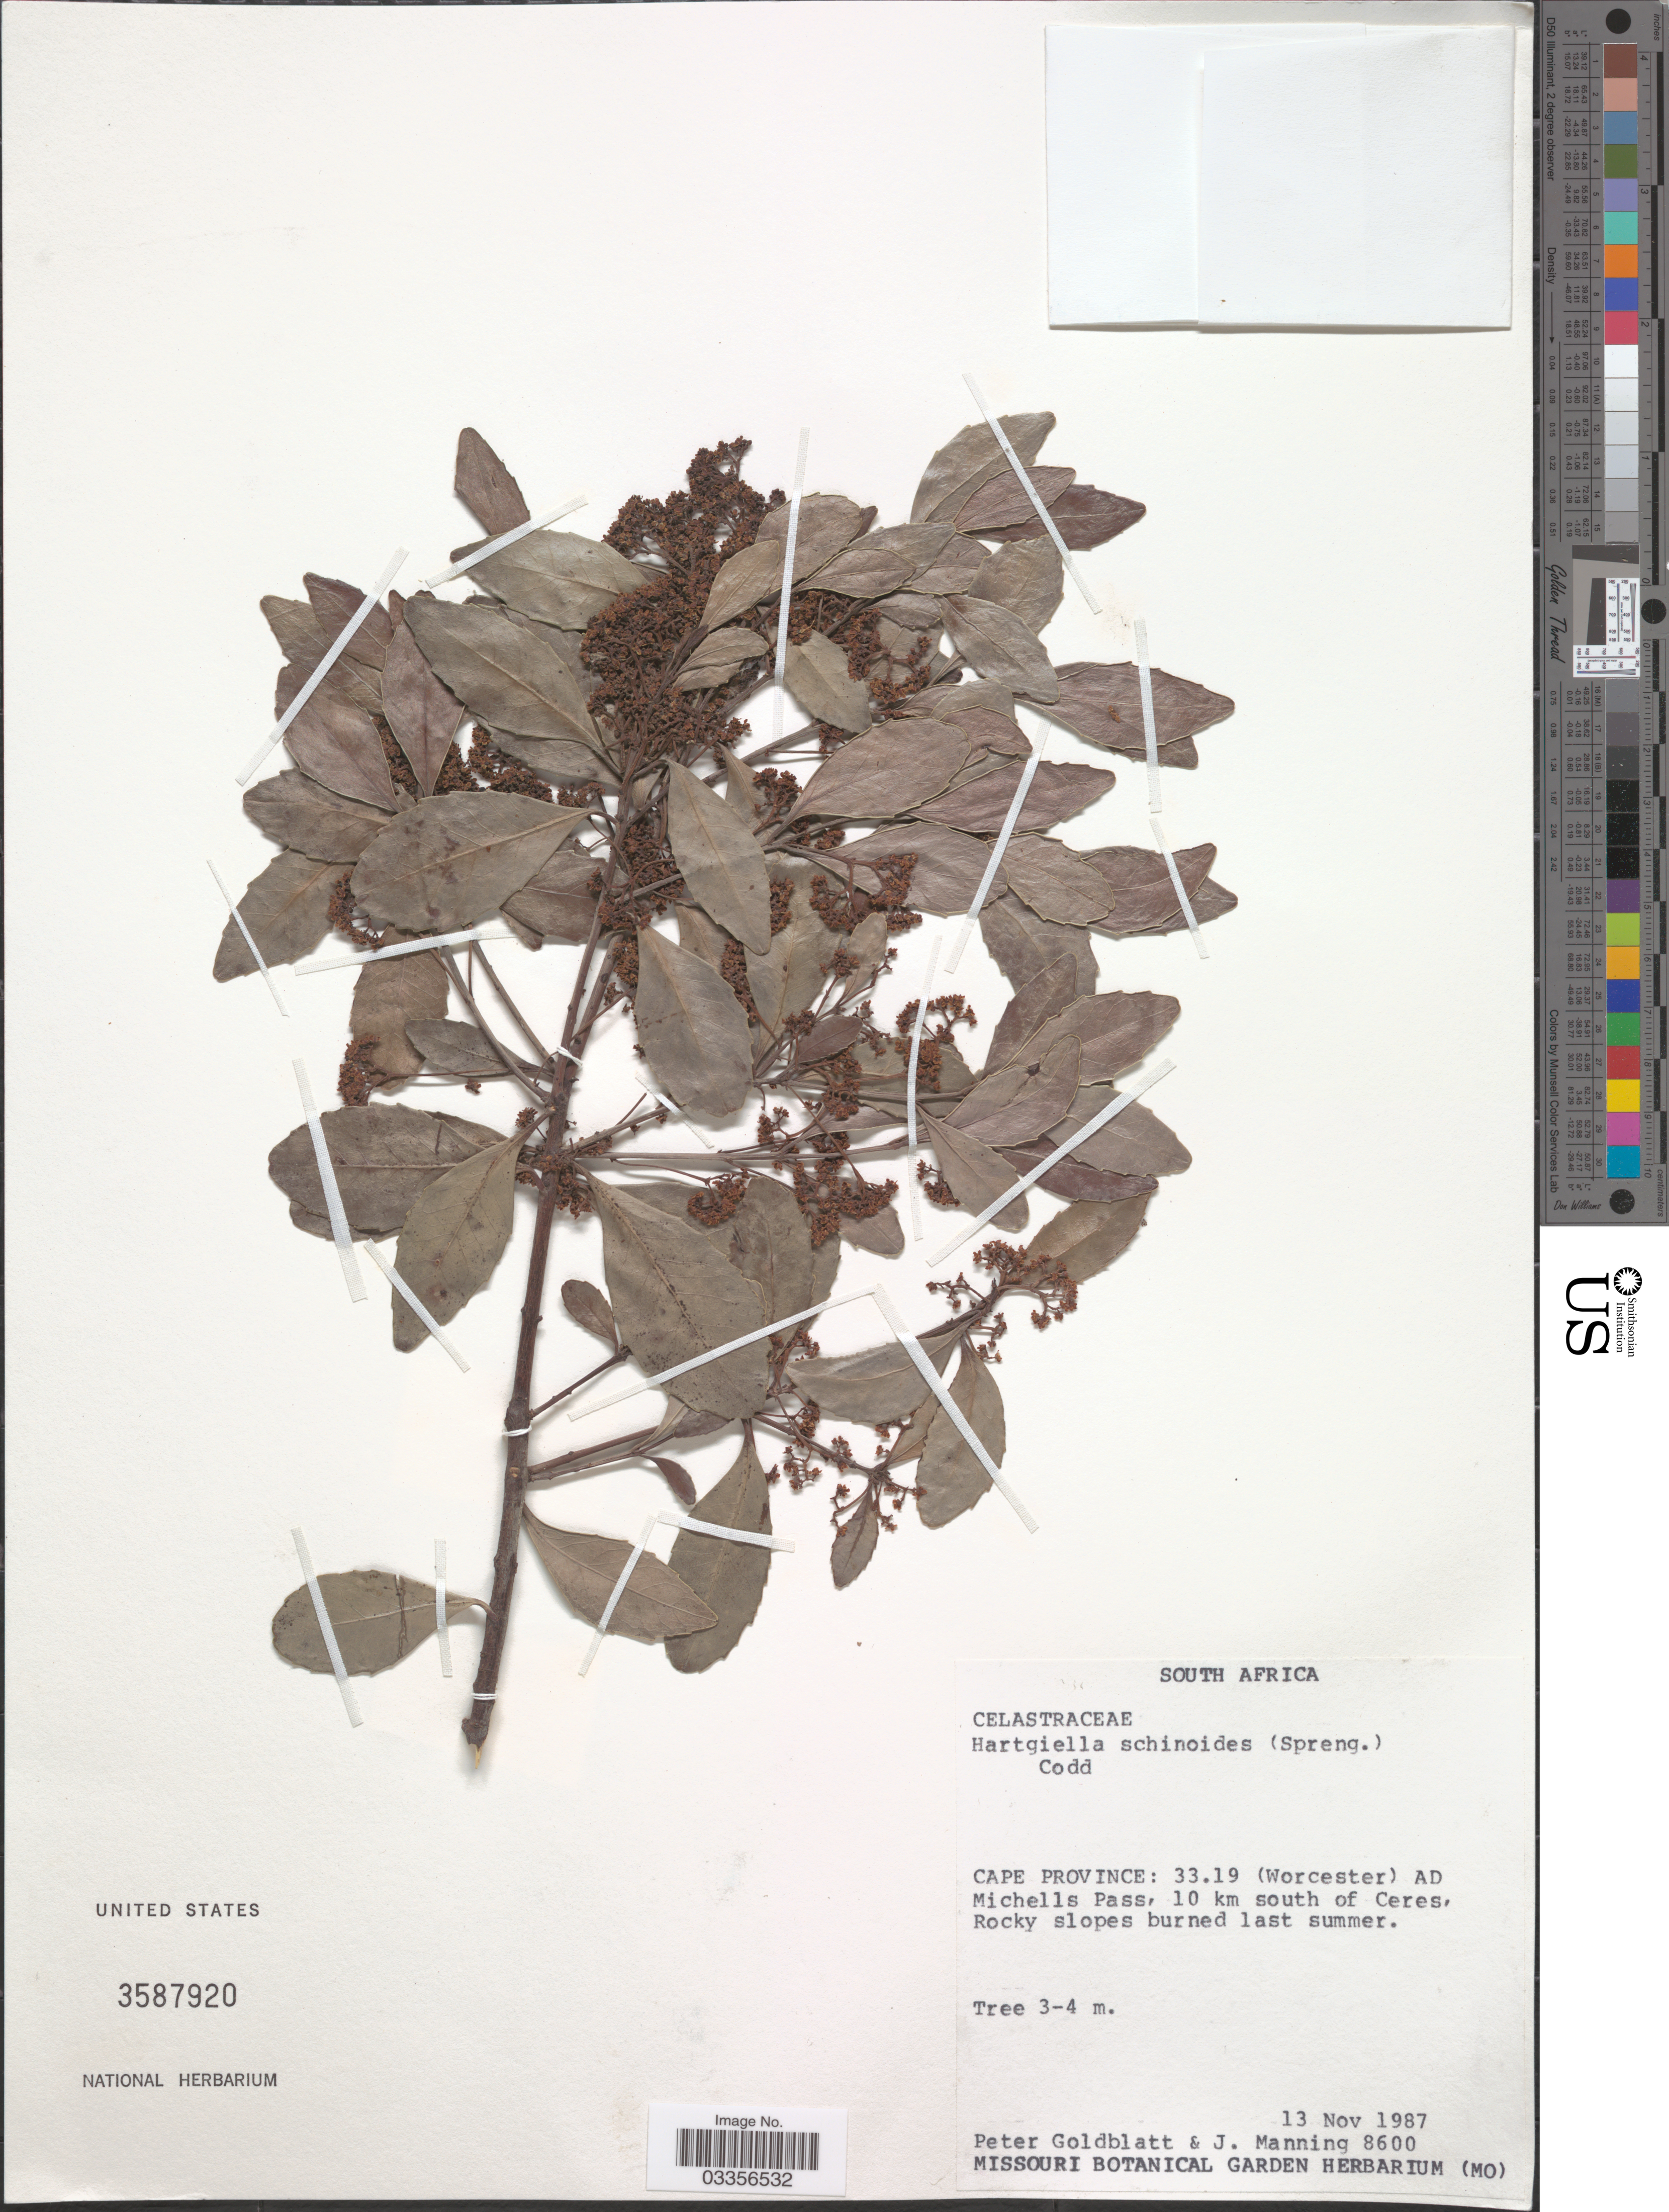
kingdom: Plantae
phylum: Tracheophyta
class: Magnoliopsida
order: Celastrales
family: Celastraceae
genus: Elaeodendron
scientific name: Elaeodendron schinoides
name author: Spreng.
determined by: Strong, Mark T., (BOT), Smithsonian Institution - National Museum of Natural History (UNITED STATES)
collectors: P. Goldblatt & J. Manning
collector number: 8600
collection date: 1987-11-13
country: South Africa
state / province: Western Cape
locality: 33.19 (Worcester) AD Michells Pass, 10 km south of Ceres.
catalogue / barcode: US 3587920